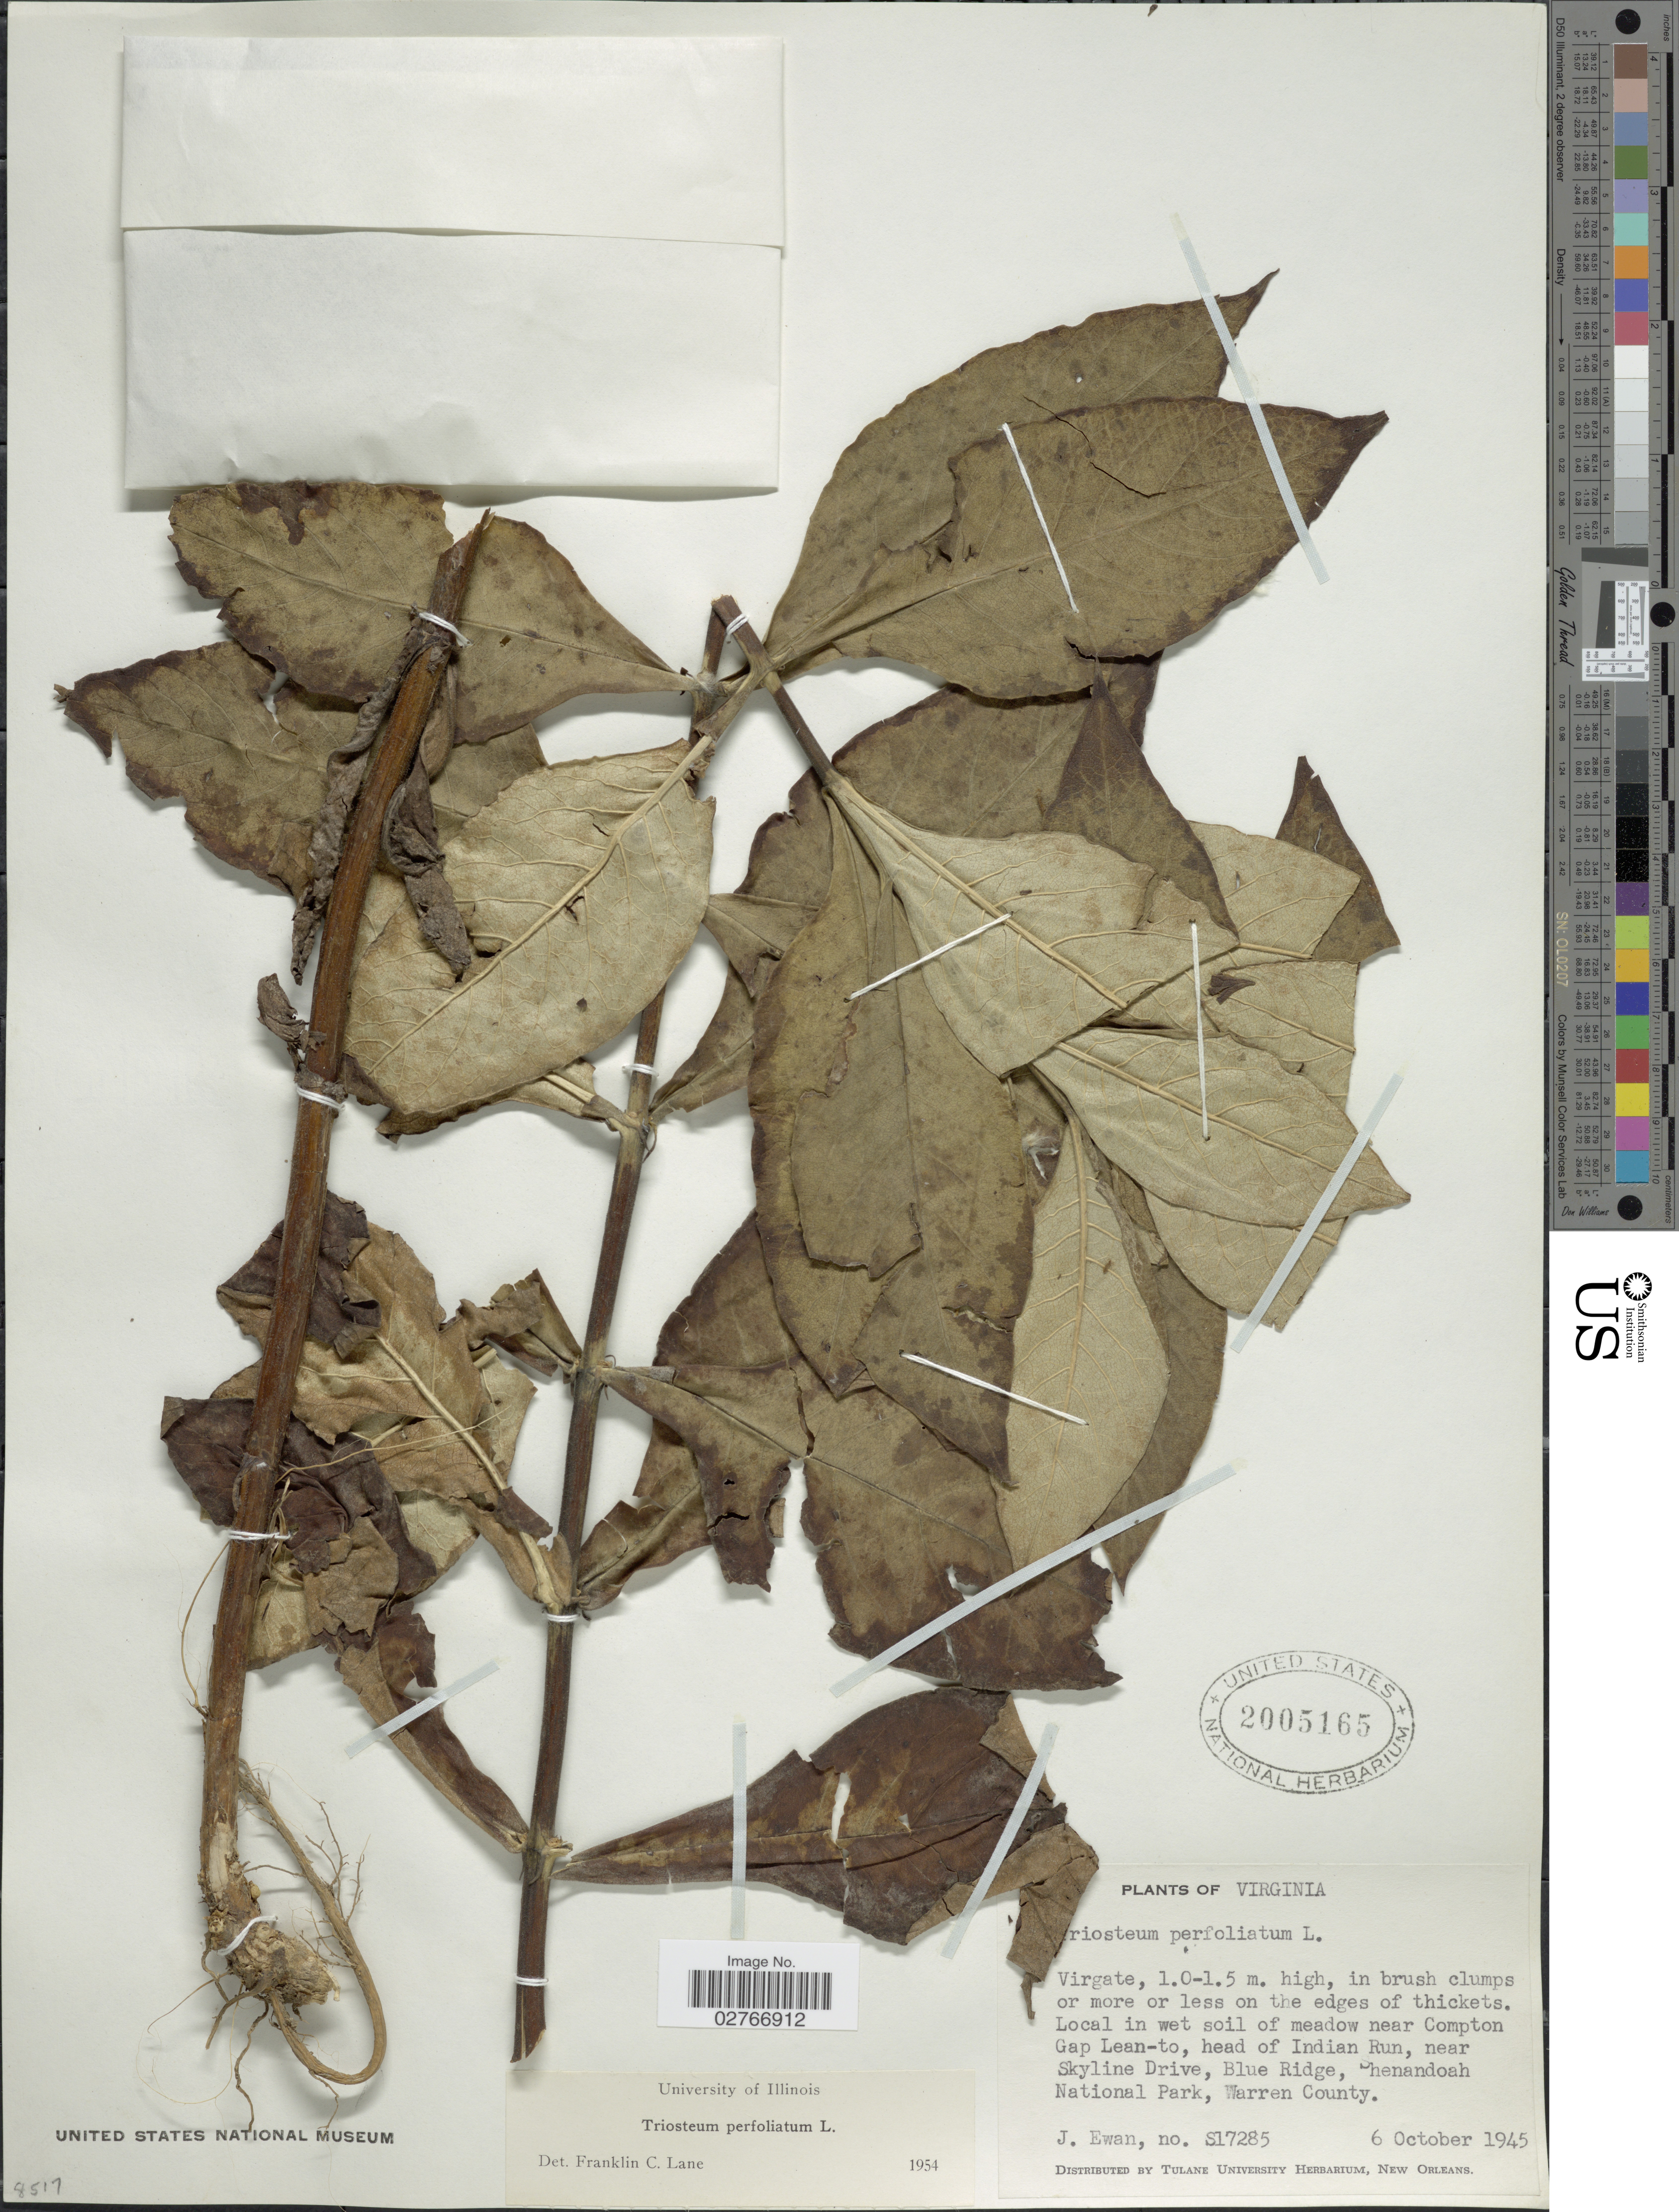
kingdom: Plantae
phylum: Tracheophyta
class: Magnoliopsida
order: Dipsacales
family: Caprifoliaceae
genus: Triosteum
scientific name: Triosteum perfoliatum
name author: L.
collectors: J. A. Ewan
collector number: S17285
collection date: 1945-10-06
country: United States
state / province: Virginia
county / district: Warren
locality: Local in wet soil of meadow near Compton Gap Lean-to, head of Indian Run, near Skyline Drive, Blue Ridge, Shenandoah National Park.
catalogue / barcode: US 2005165